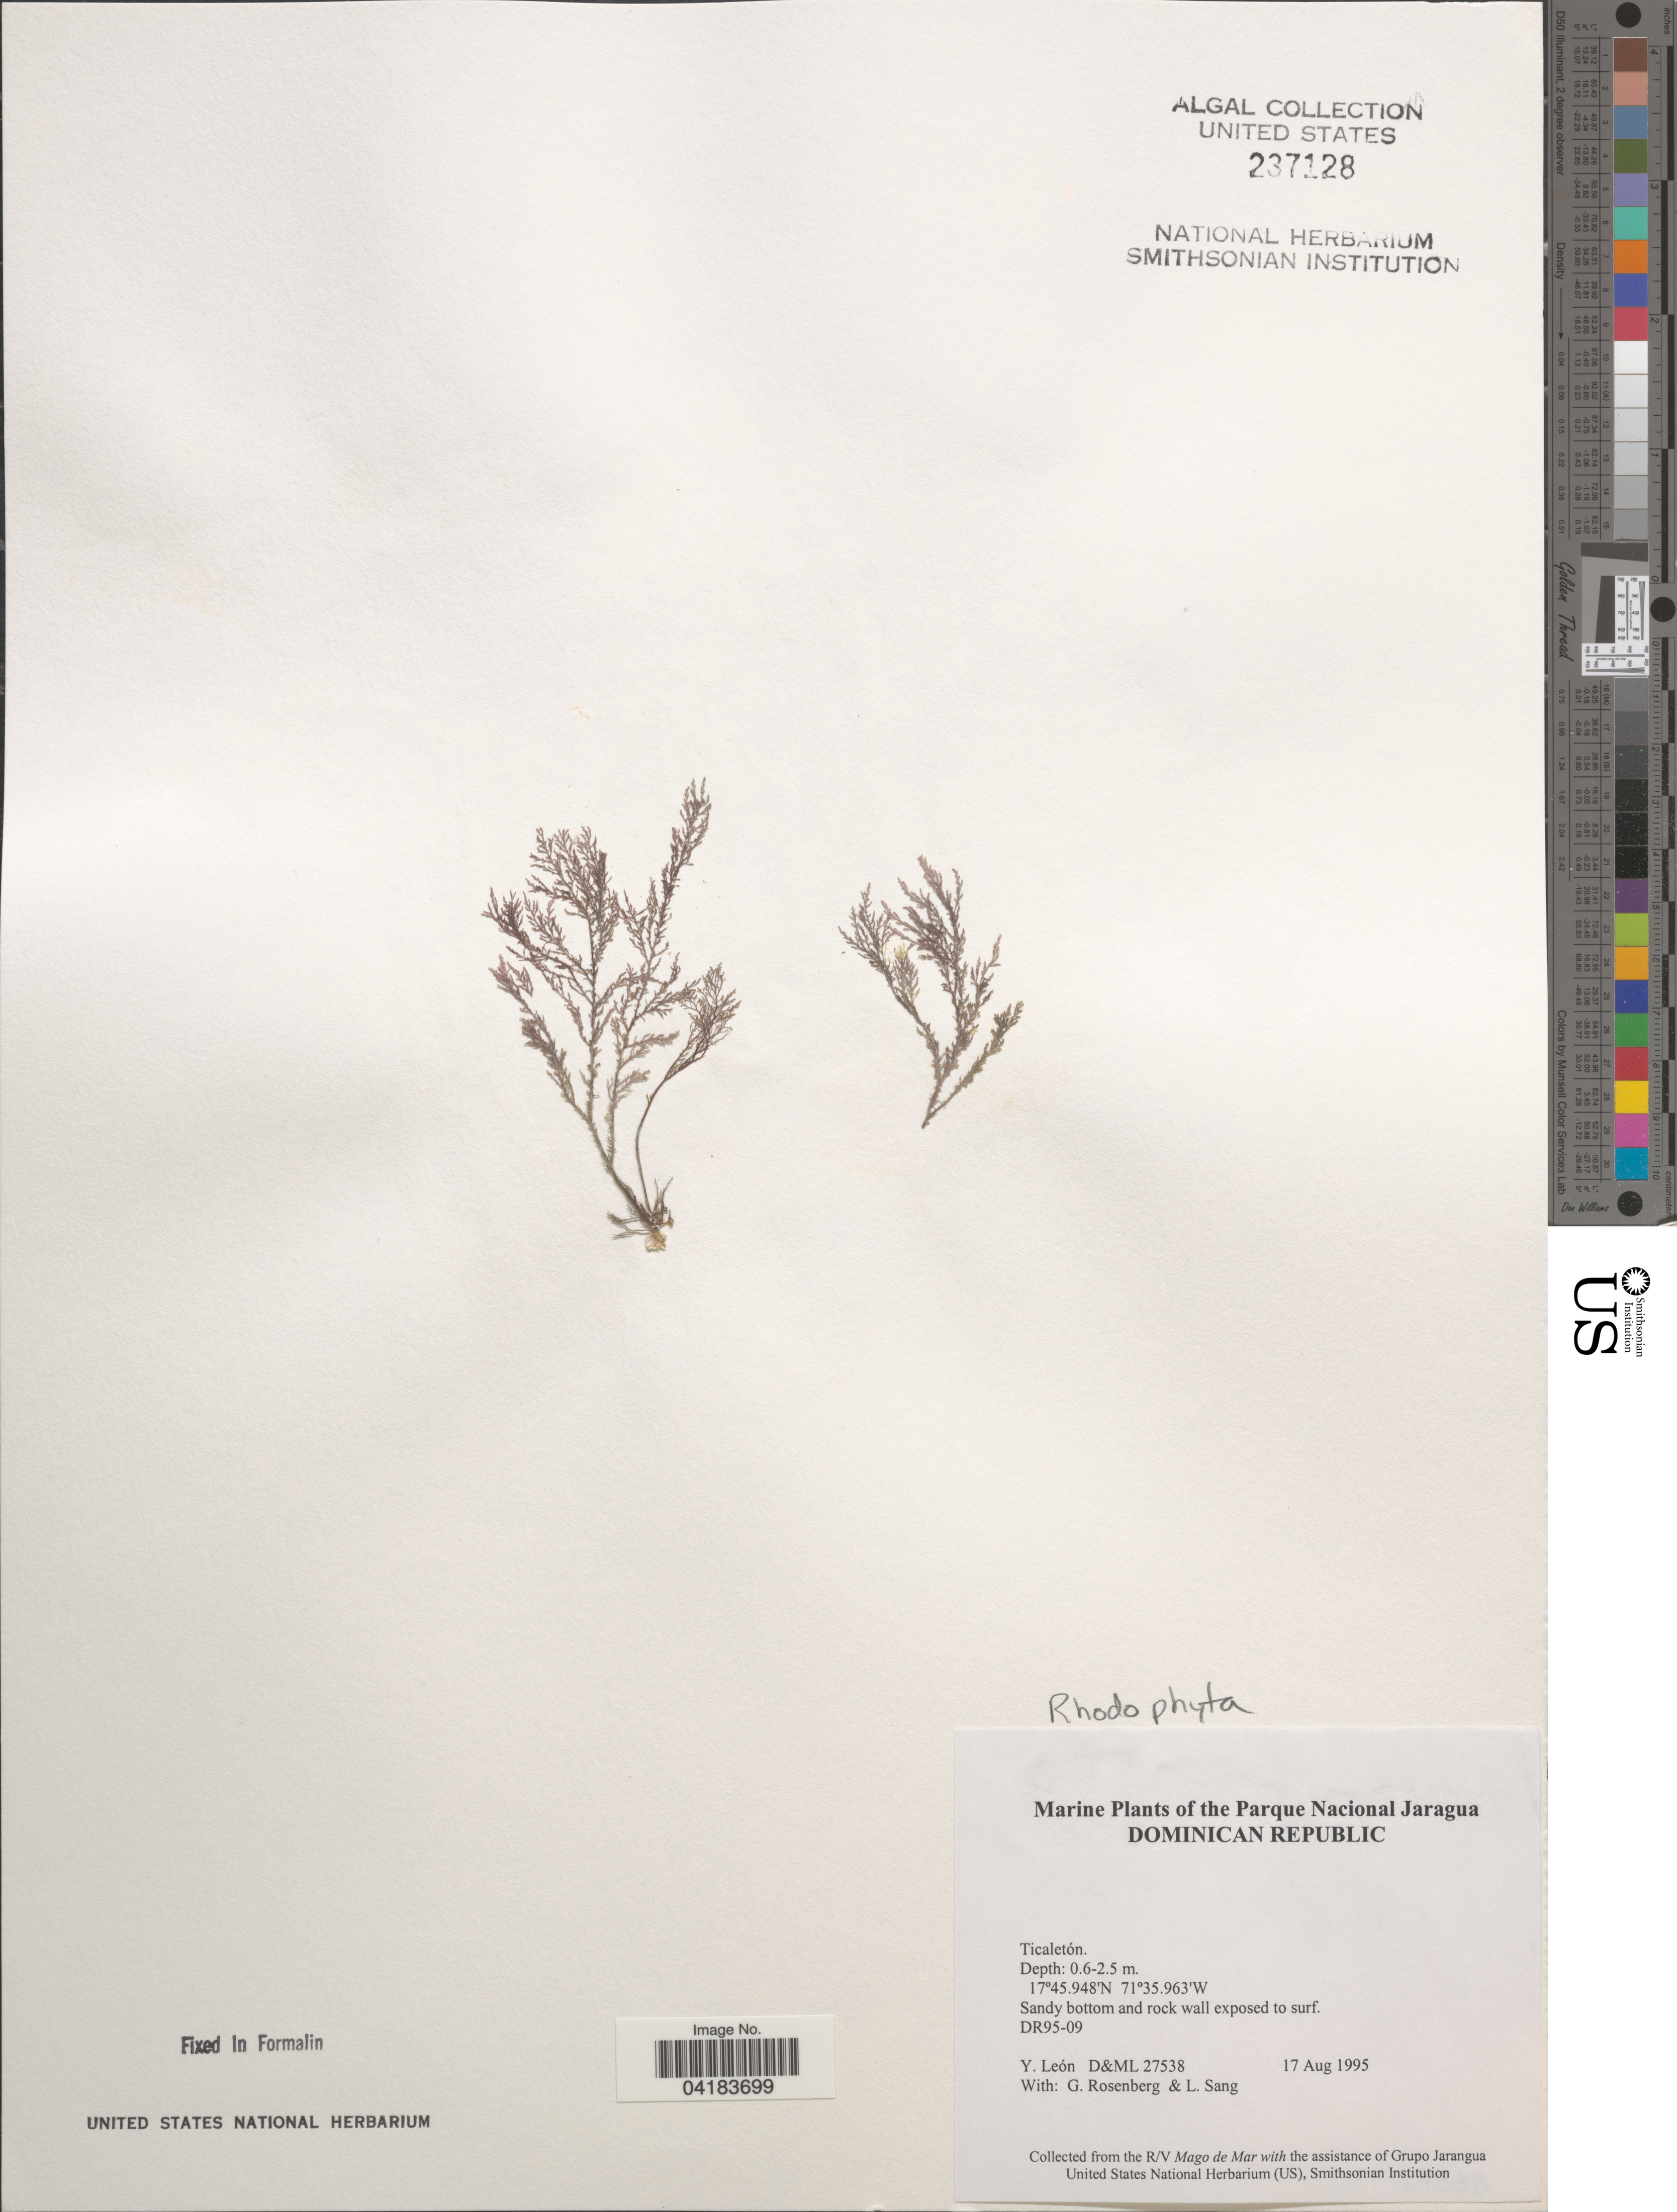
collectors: Y. León, G. Rosenberg & L. Sang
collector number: D&Ml27538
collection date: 1995-08-17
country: Dominican Republic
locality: The Parque Nacional Jaragua. Ticaletón.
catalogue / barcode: US 237128